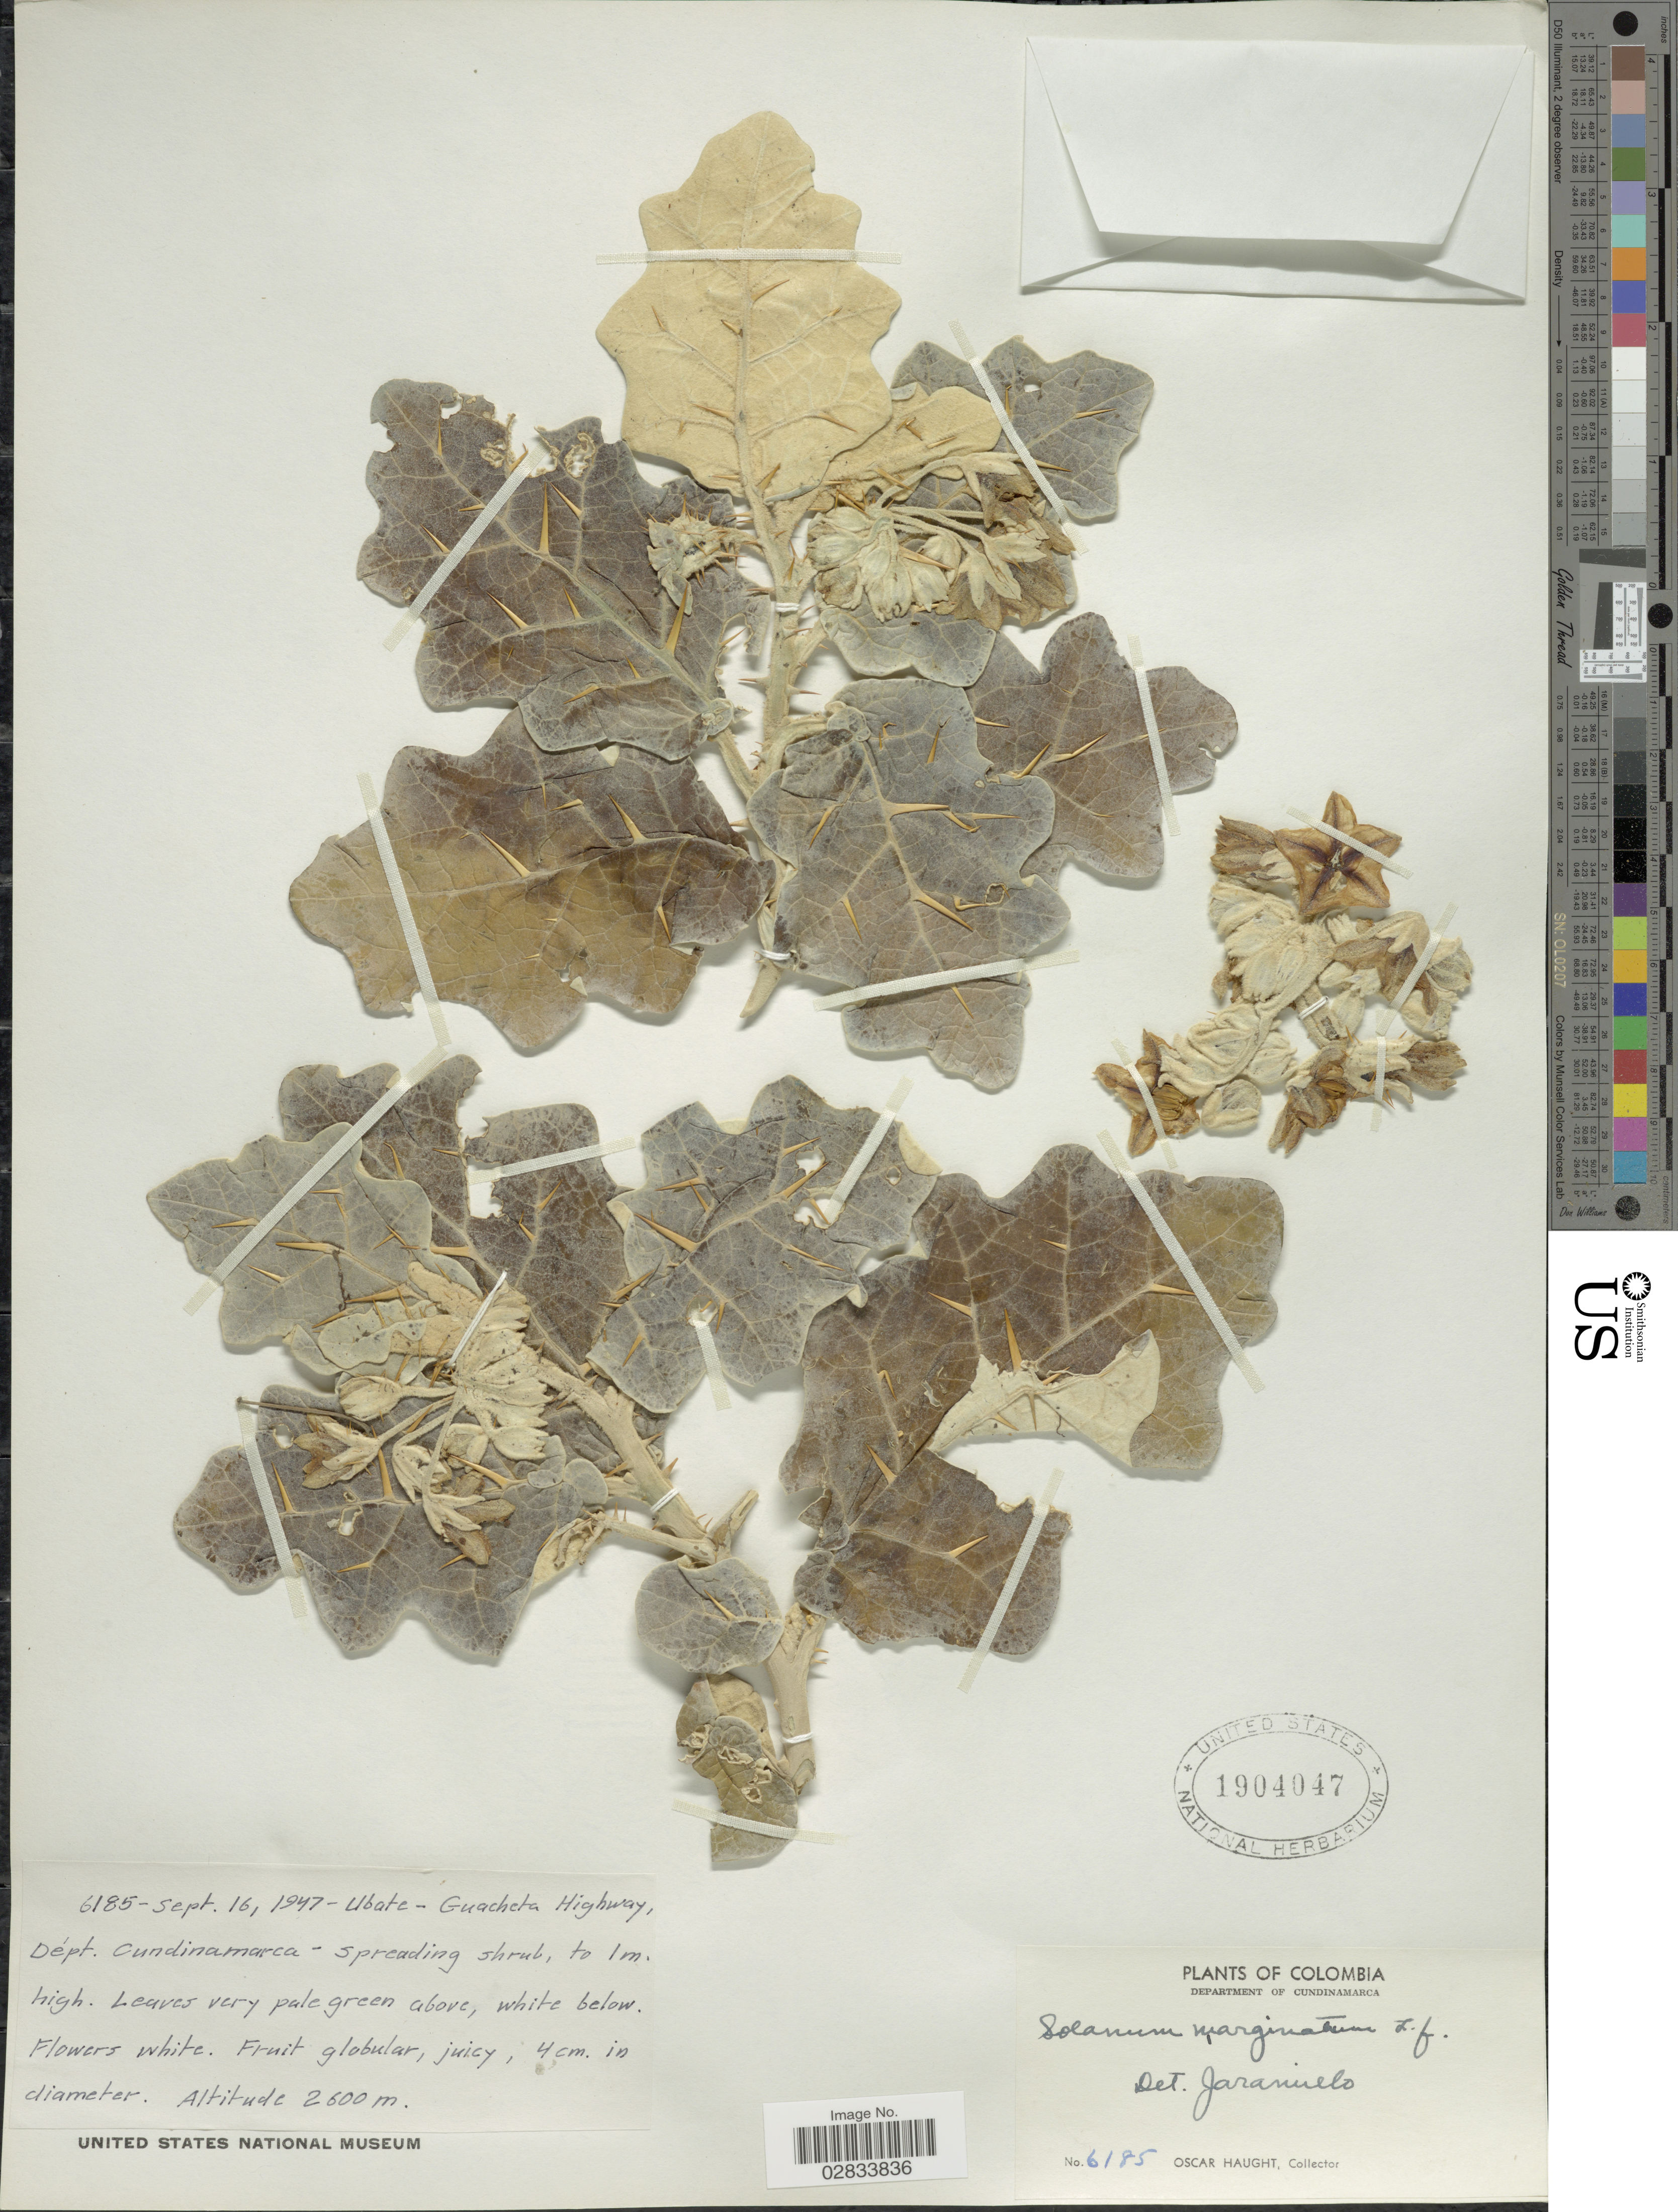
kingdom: Plantae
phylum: Tracheophyta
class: Magnoliopsida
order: Solanales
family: Solanaceae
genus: Solanum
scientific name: Solanum marginatum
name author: L. f.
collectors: O. L. Haught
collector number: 6185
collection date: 1947-09-16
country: Colombia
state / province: Cundinamarca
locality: Department of Cundinamarca, Ubate, Guacheta Highway.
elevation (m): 2600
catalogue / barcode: US 1904047